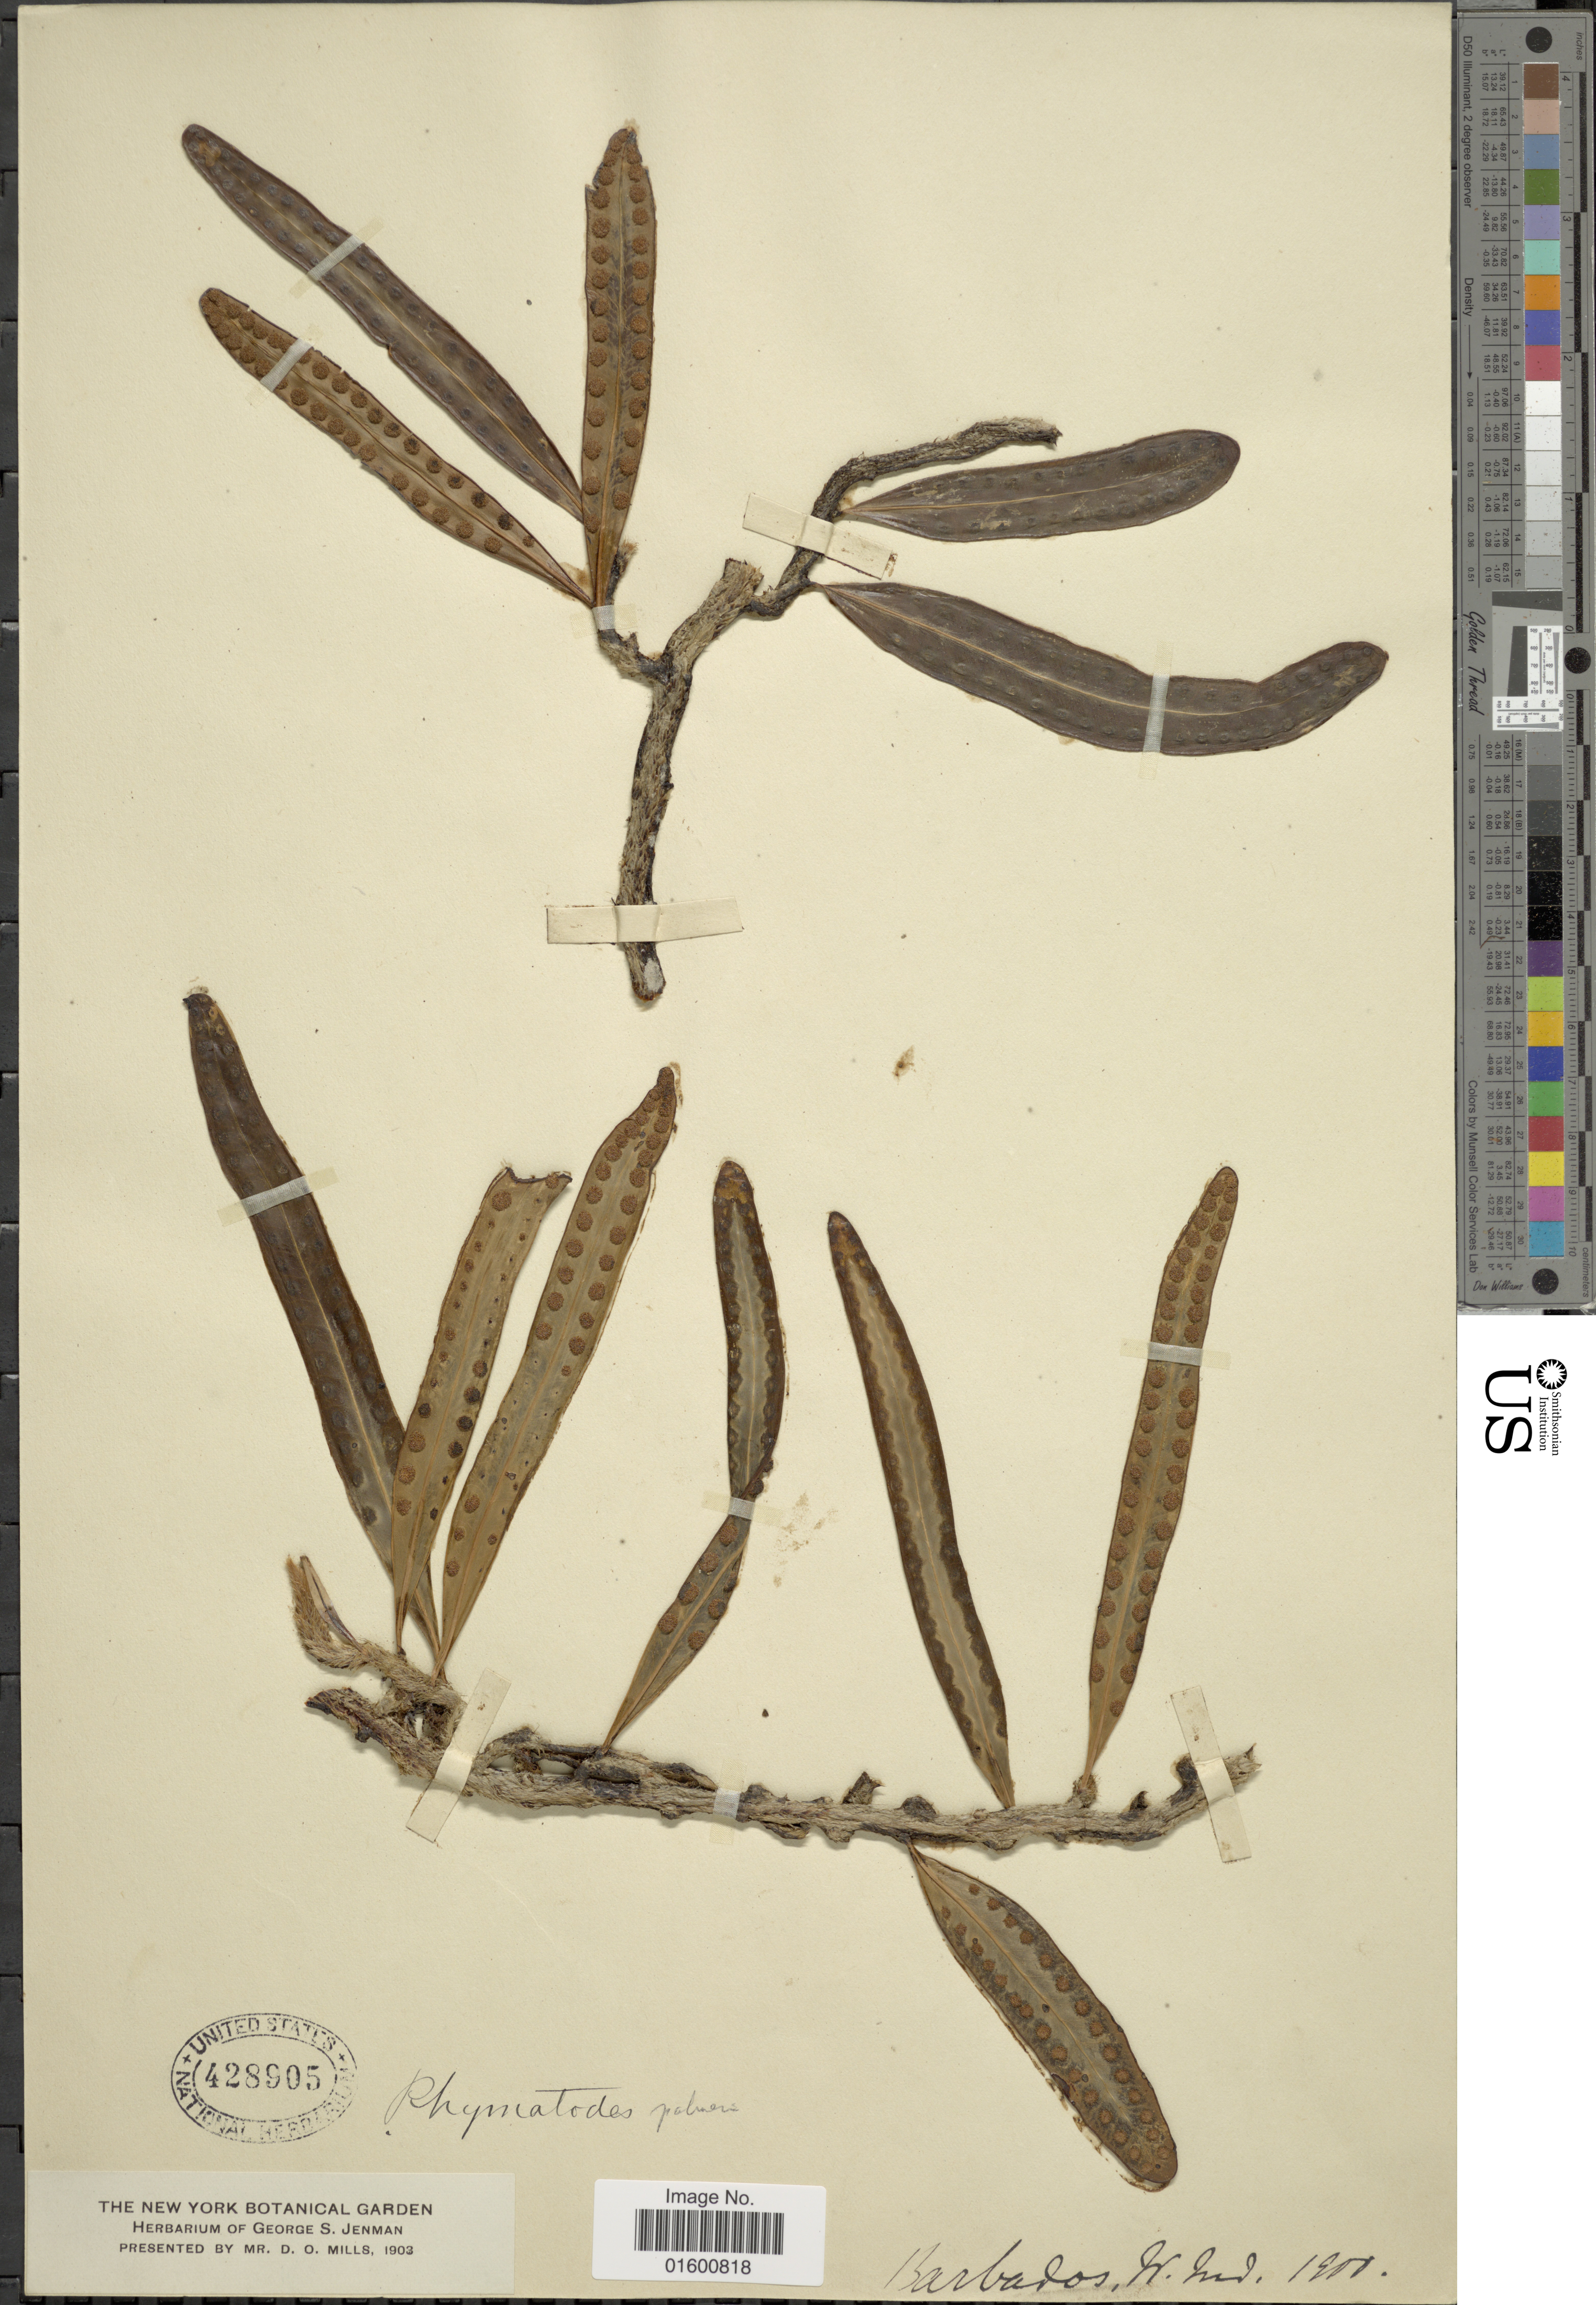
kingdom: Plantae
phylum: Tracheophyta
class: Polypodiopsida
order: Polypodiales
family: Polypodiaceae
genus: Microgramma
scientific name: Microgramma nitida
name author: (J. Sm.) A.R. Sm.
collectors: ex herb. George S. Jenman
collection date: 1900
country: Barbados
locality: Barbados, W. Ind.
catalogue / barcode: US 428905